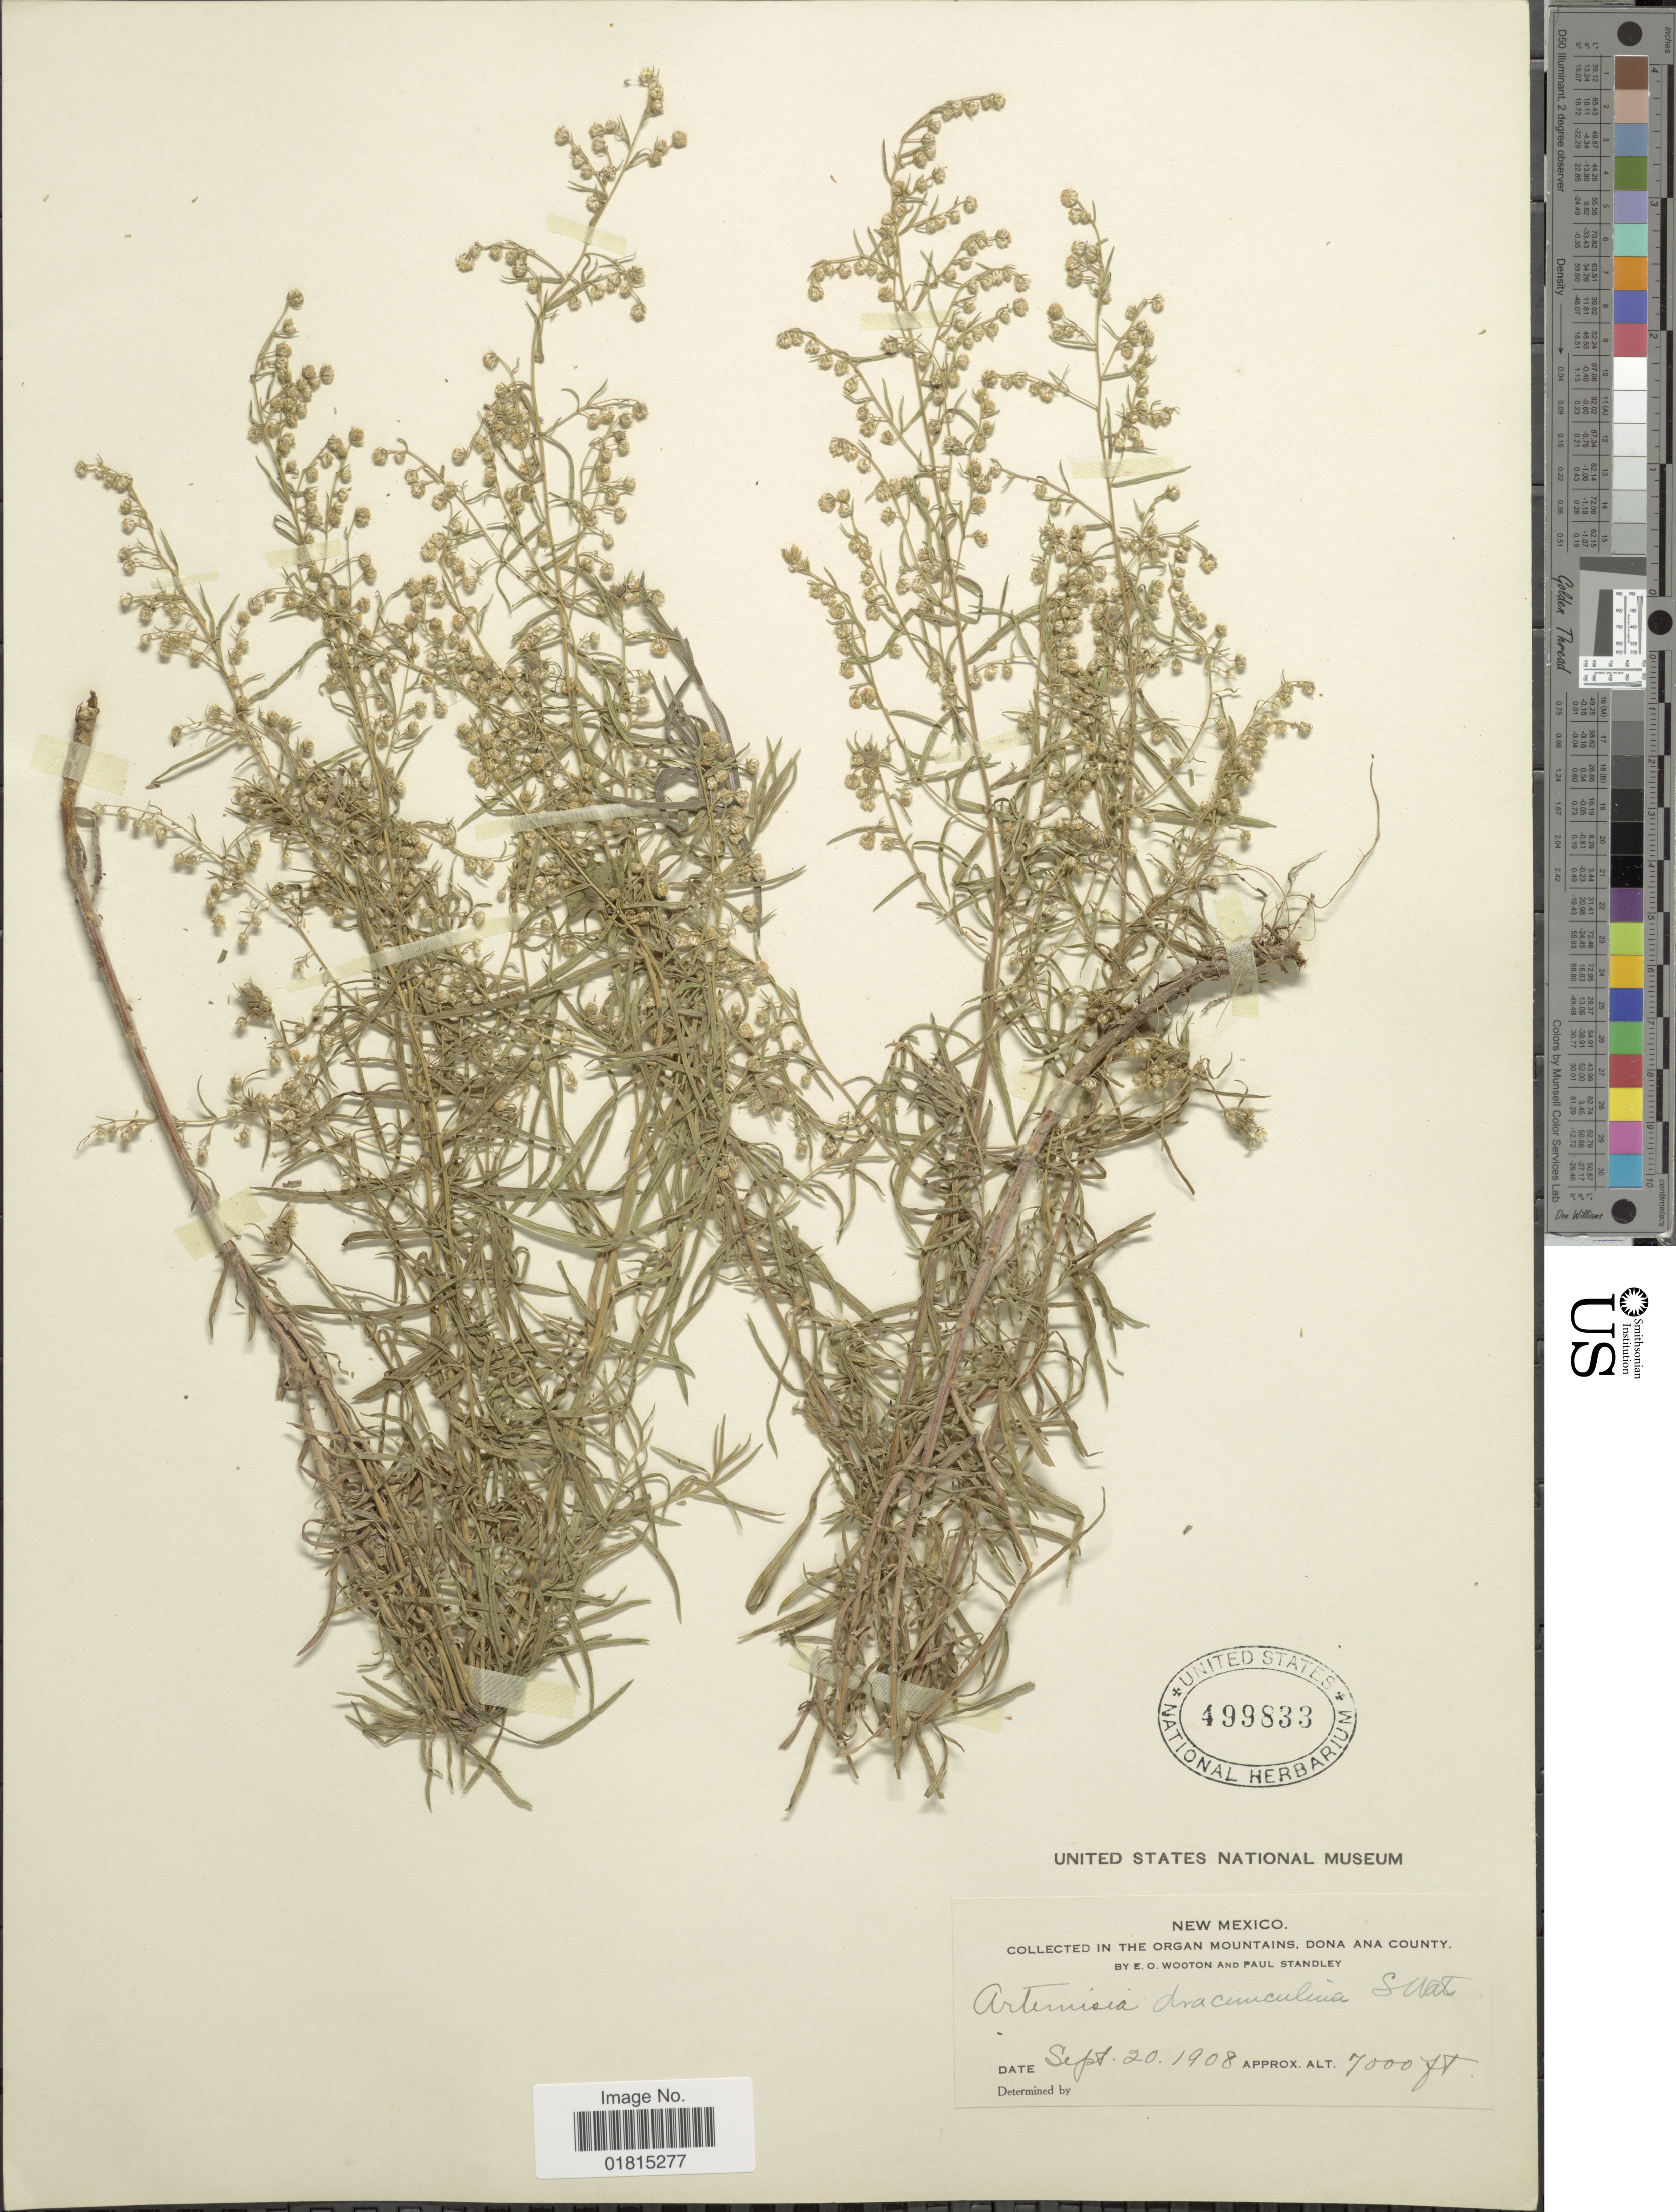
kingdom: Plantae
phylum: Tracheophyta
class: Magnoliopsida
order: Asterales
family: Asteraceae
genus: Artemisia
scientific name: Artemisia dracunculoides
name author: Pursh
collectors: E. O. Wooton & P. C. Standley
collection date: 1908-09-20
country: United States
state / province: New Mexico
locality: In the Organ Mountains, Dona Ana County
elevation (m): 2134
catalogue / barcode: US 499833